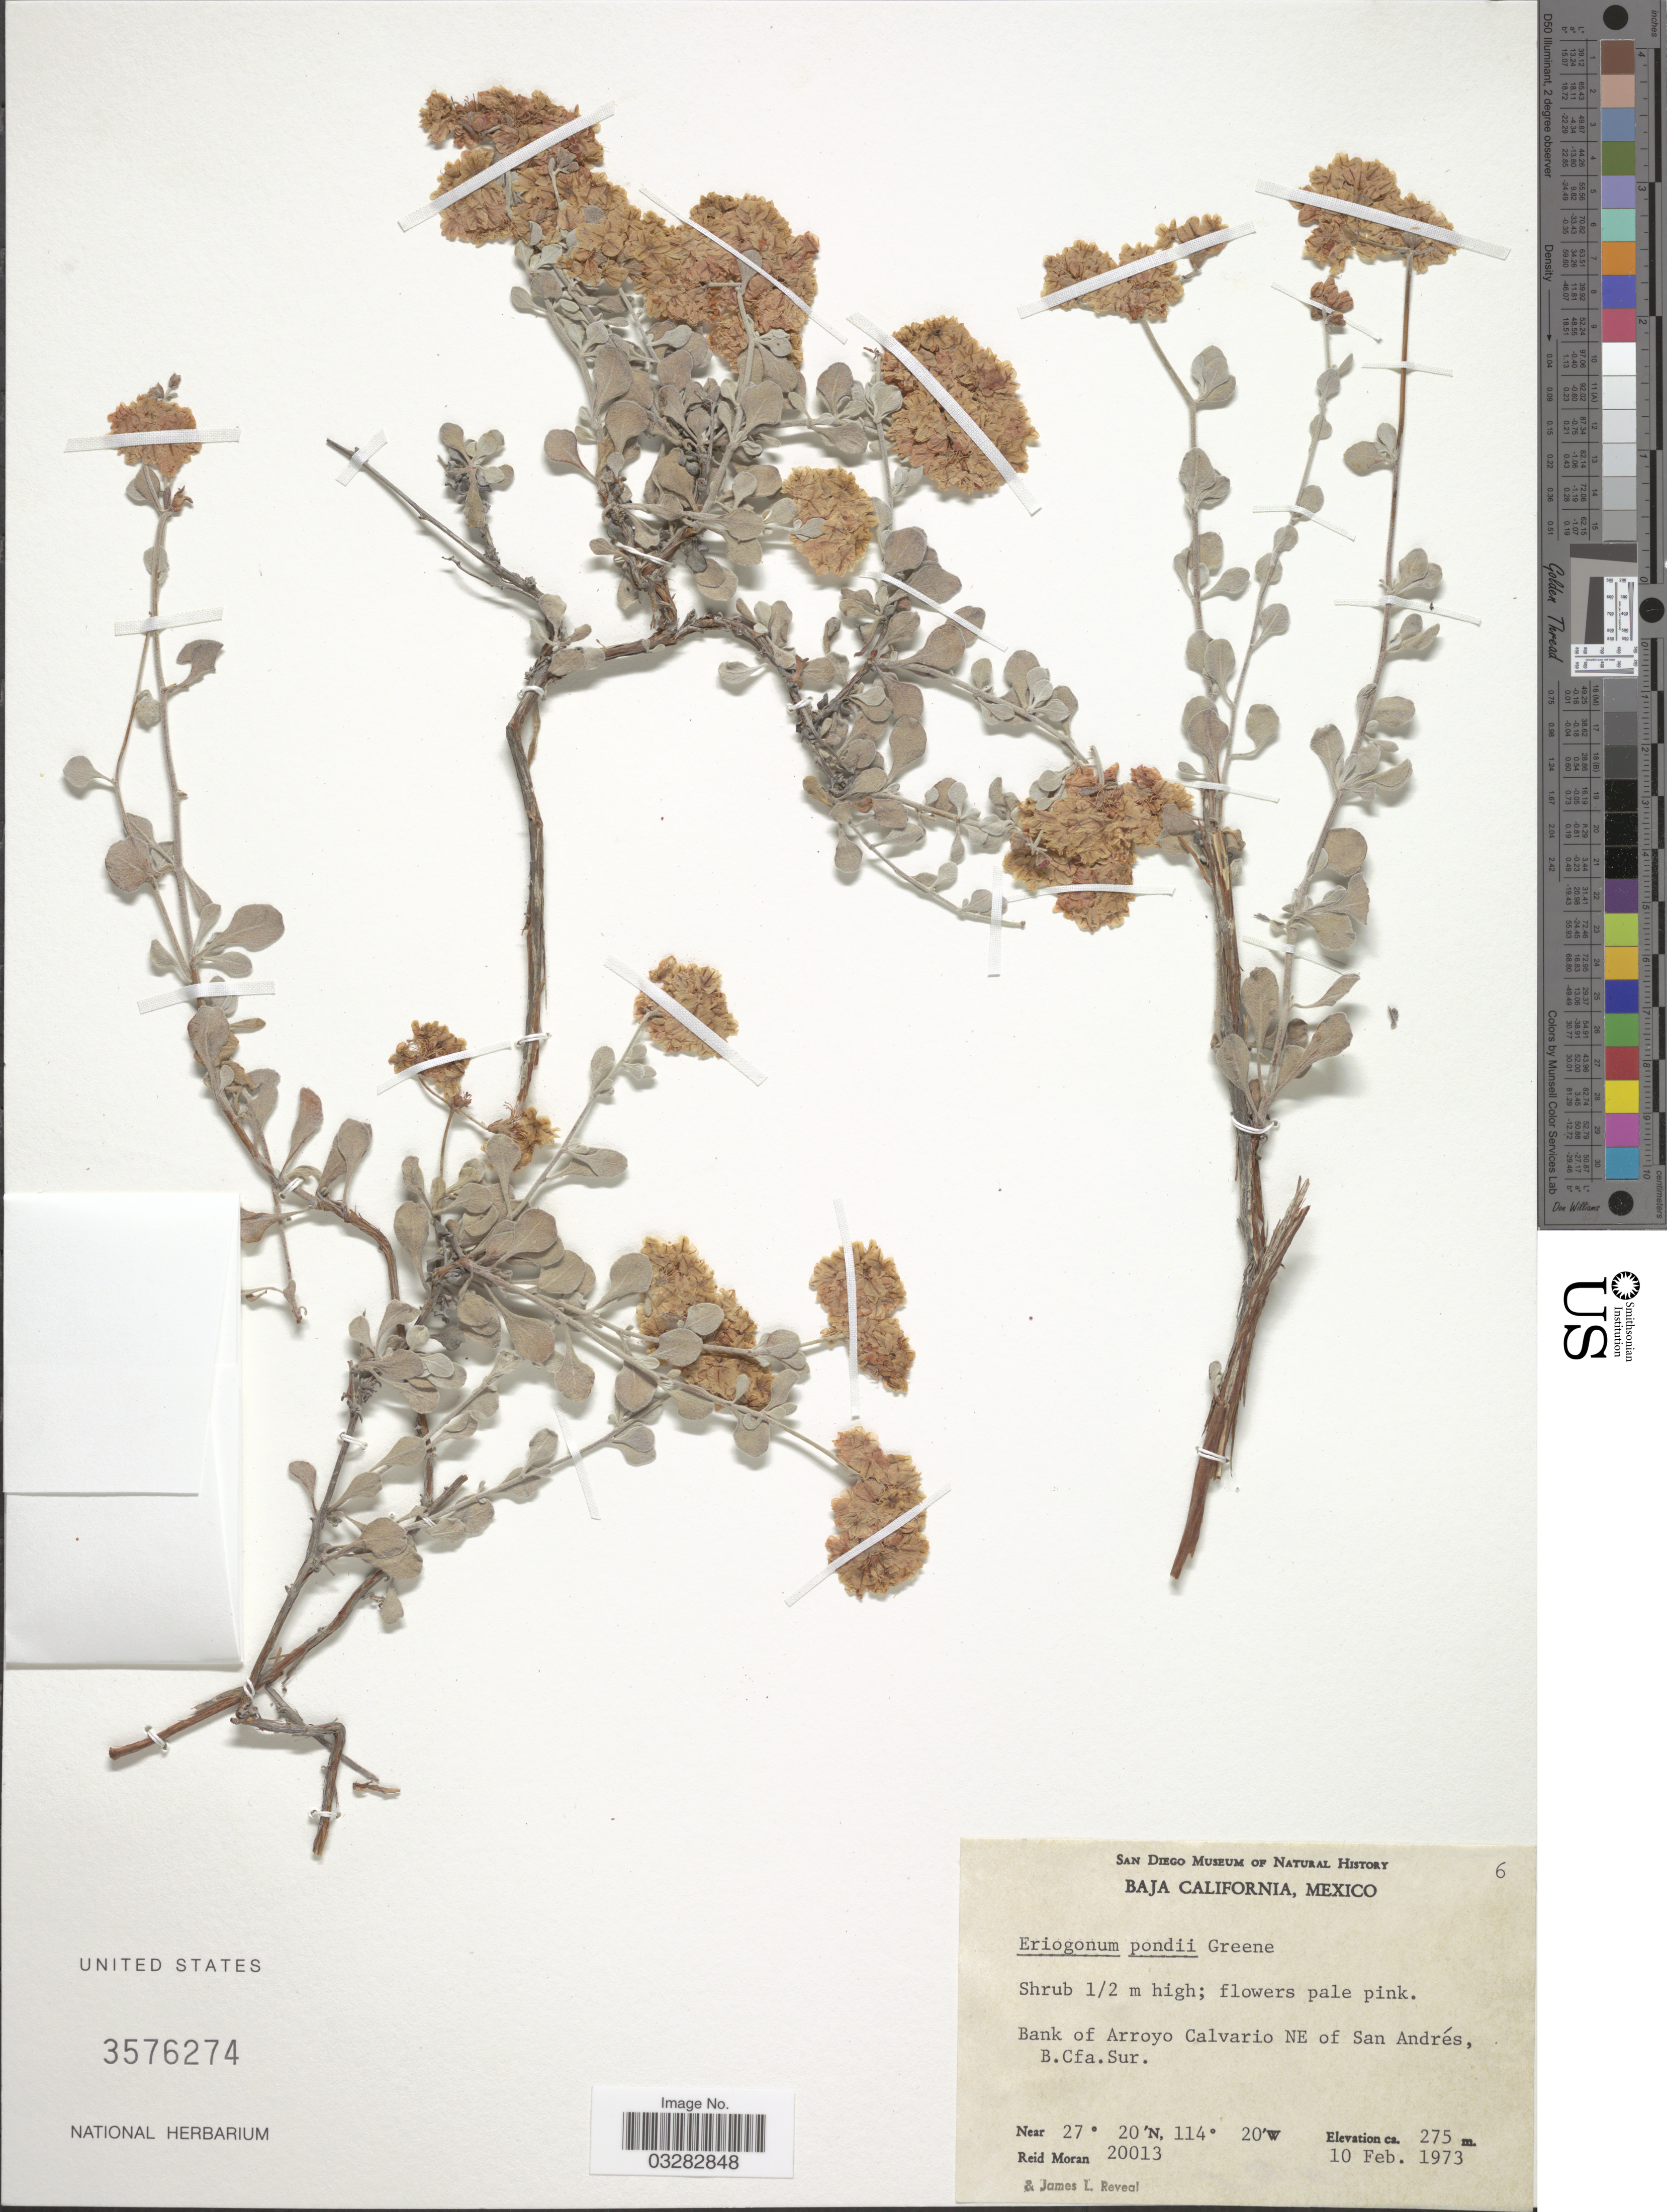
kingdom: Plantae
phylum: Tracheophyta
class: Magnoliopsida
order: Caryophyllales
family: Polygonaceae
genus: Eriogonum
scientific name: Eriogonum pondii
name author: Greene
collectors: R. V. Moran & J. L. Reveal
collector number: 20013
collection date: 1973-02-10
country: Mexico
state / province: Baja California Sur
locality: Bank of Arroyo Calvario NE of San Andrés.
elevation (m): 275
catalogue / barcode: US 3576274